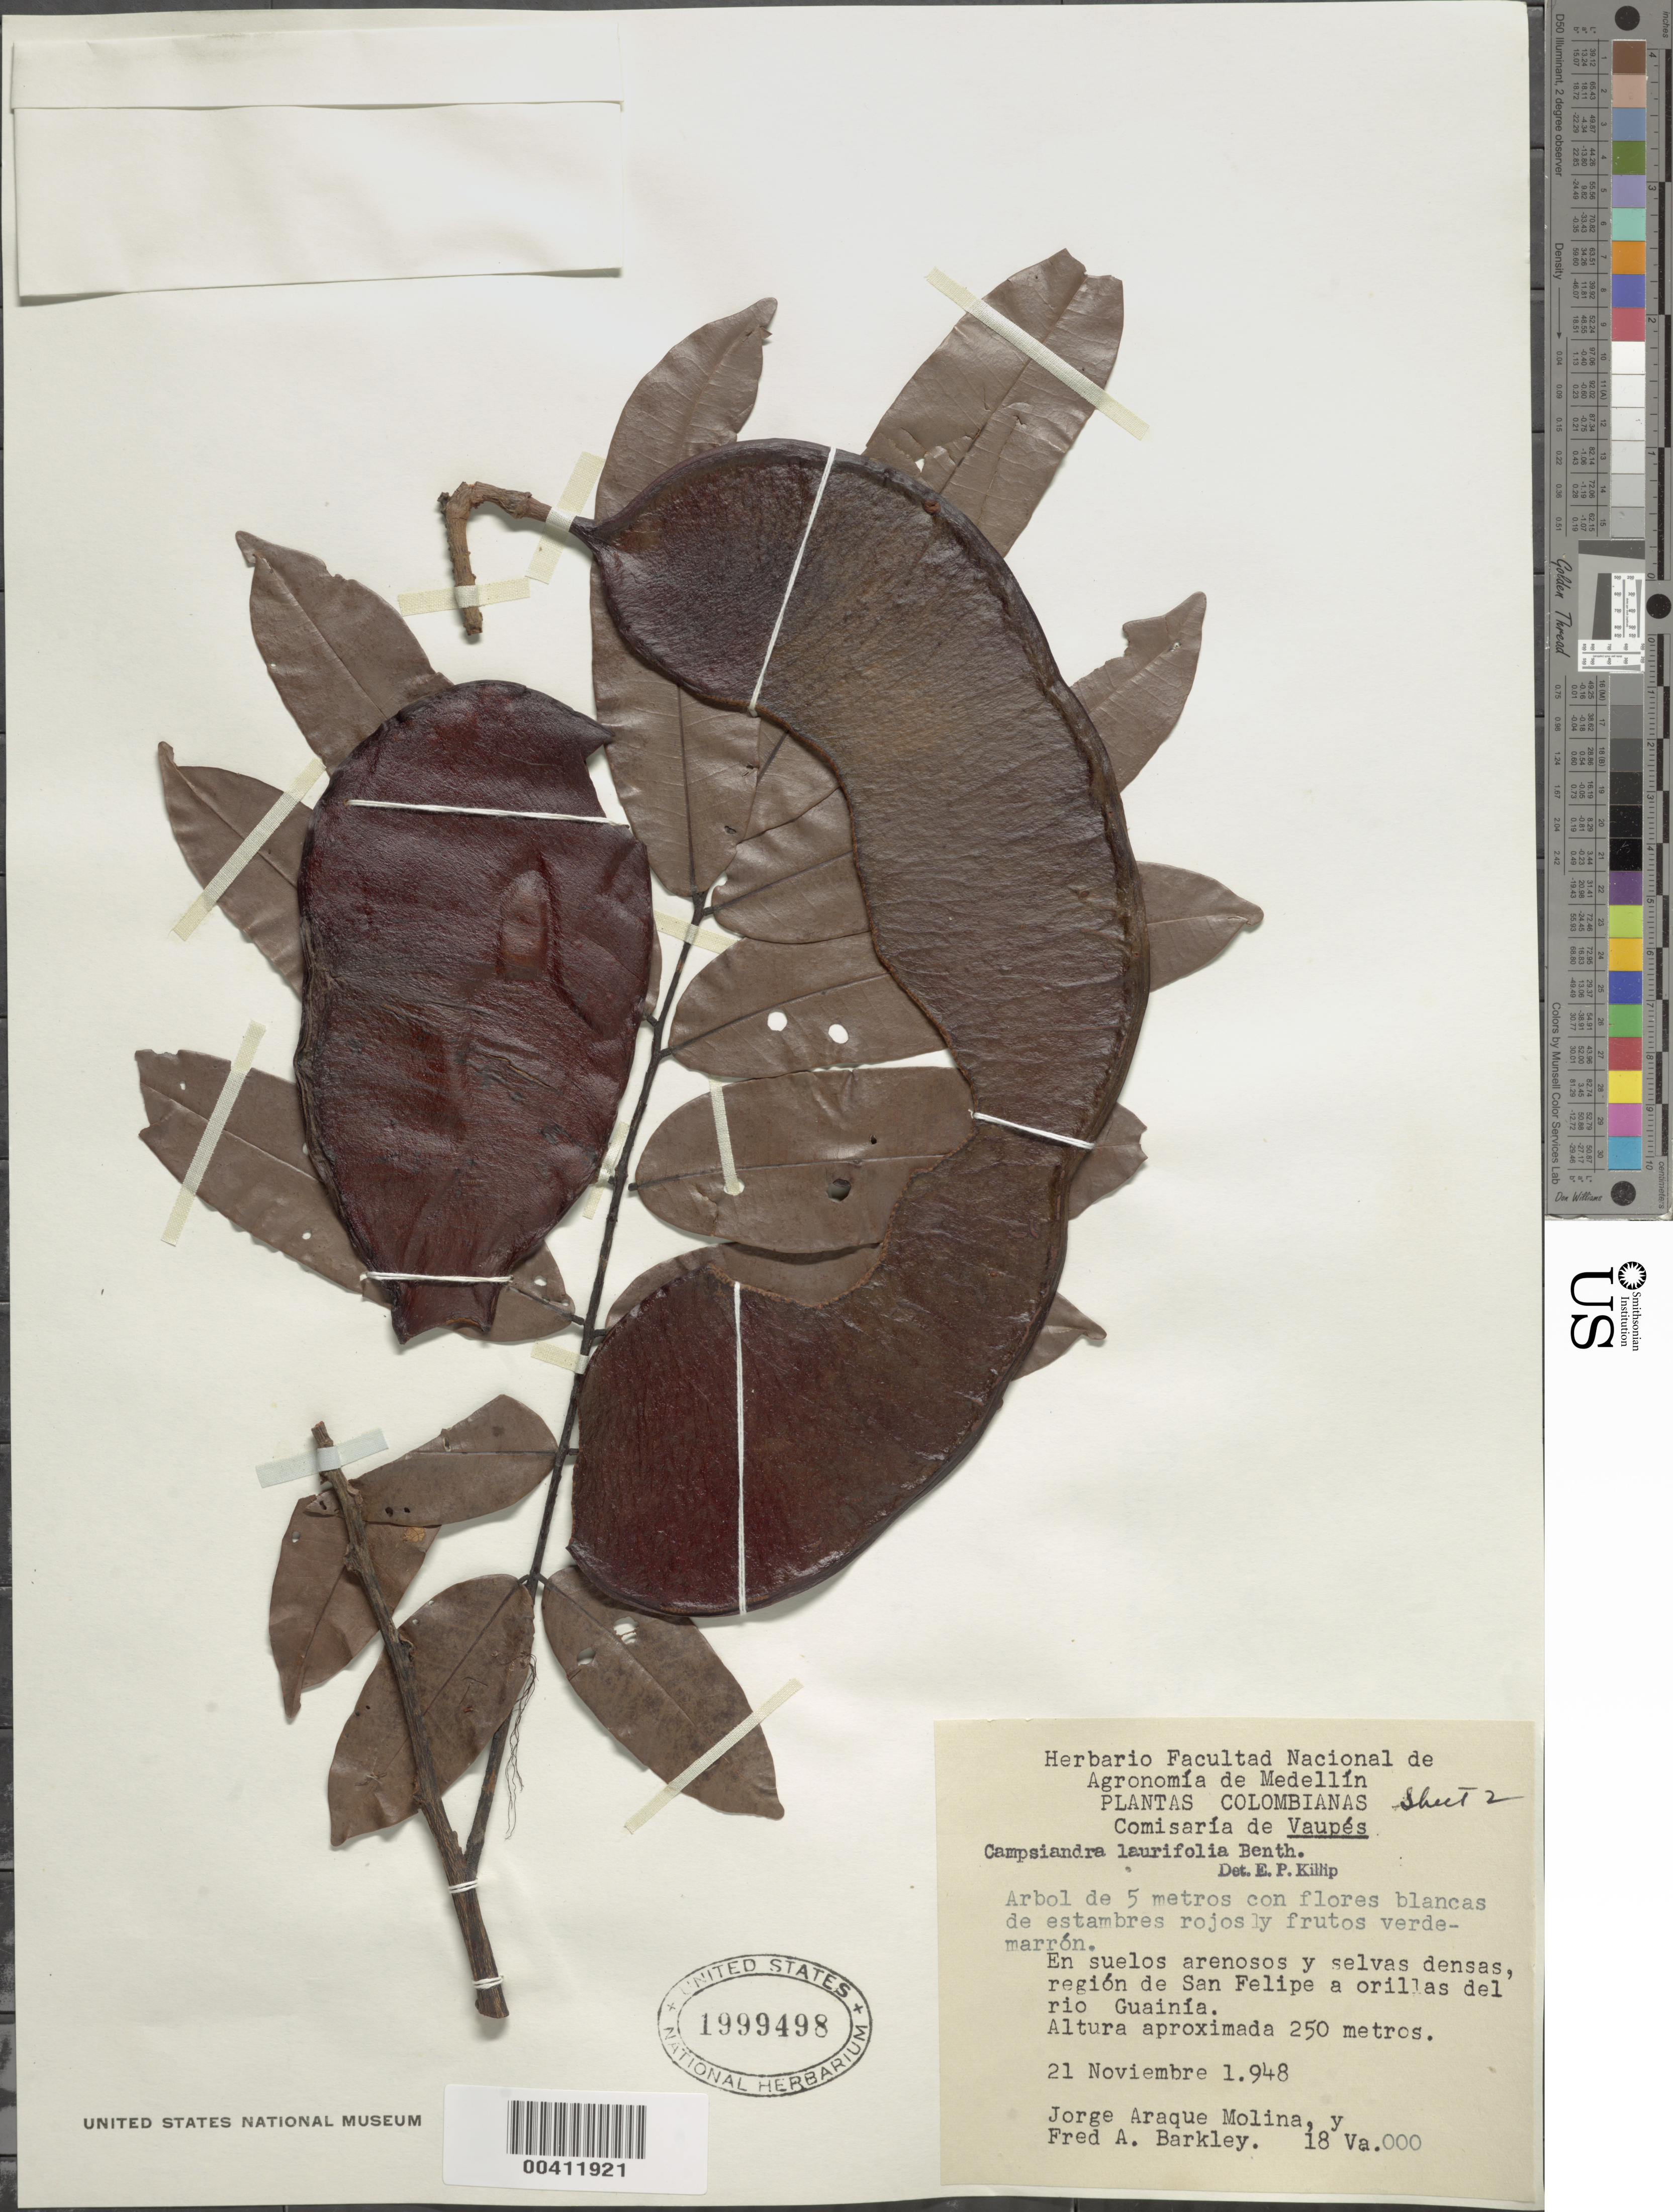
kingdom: Plantae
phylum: Tracheophyta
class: Magnoliopsida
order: Fabales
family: Fabaceae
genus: Campsiandra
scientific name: Campsiandra comosa var. laurifolia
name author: (Benth.) R.S. Cowan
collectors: J. Araque Molina & F. A. Barkley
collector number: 18 Va.000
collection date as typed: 21 Nov 1948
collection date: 1948-11-21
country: Colombia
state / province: Vaupés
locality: Region de San Felipe a Orilas del Rio Guainia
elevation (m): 250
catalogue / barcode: US 1999498